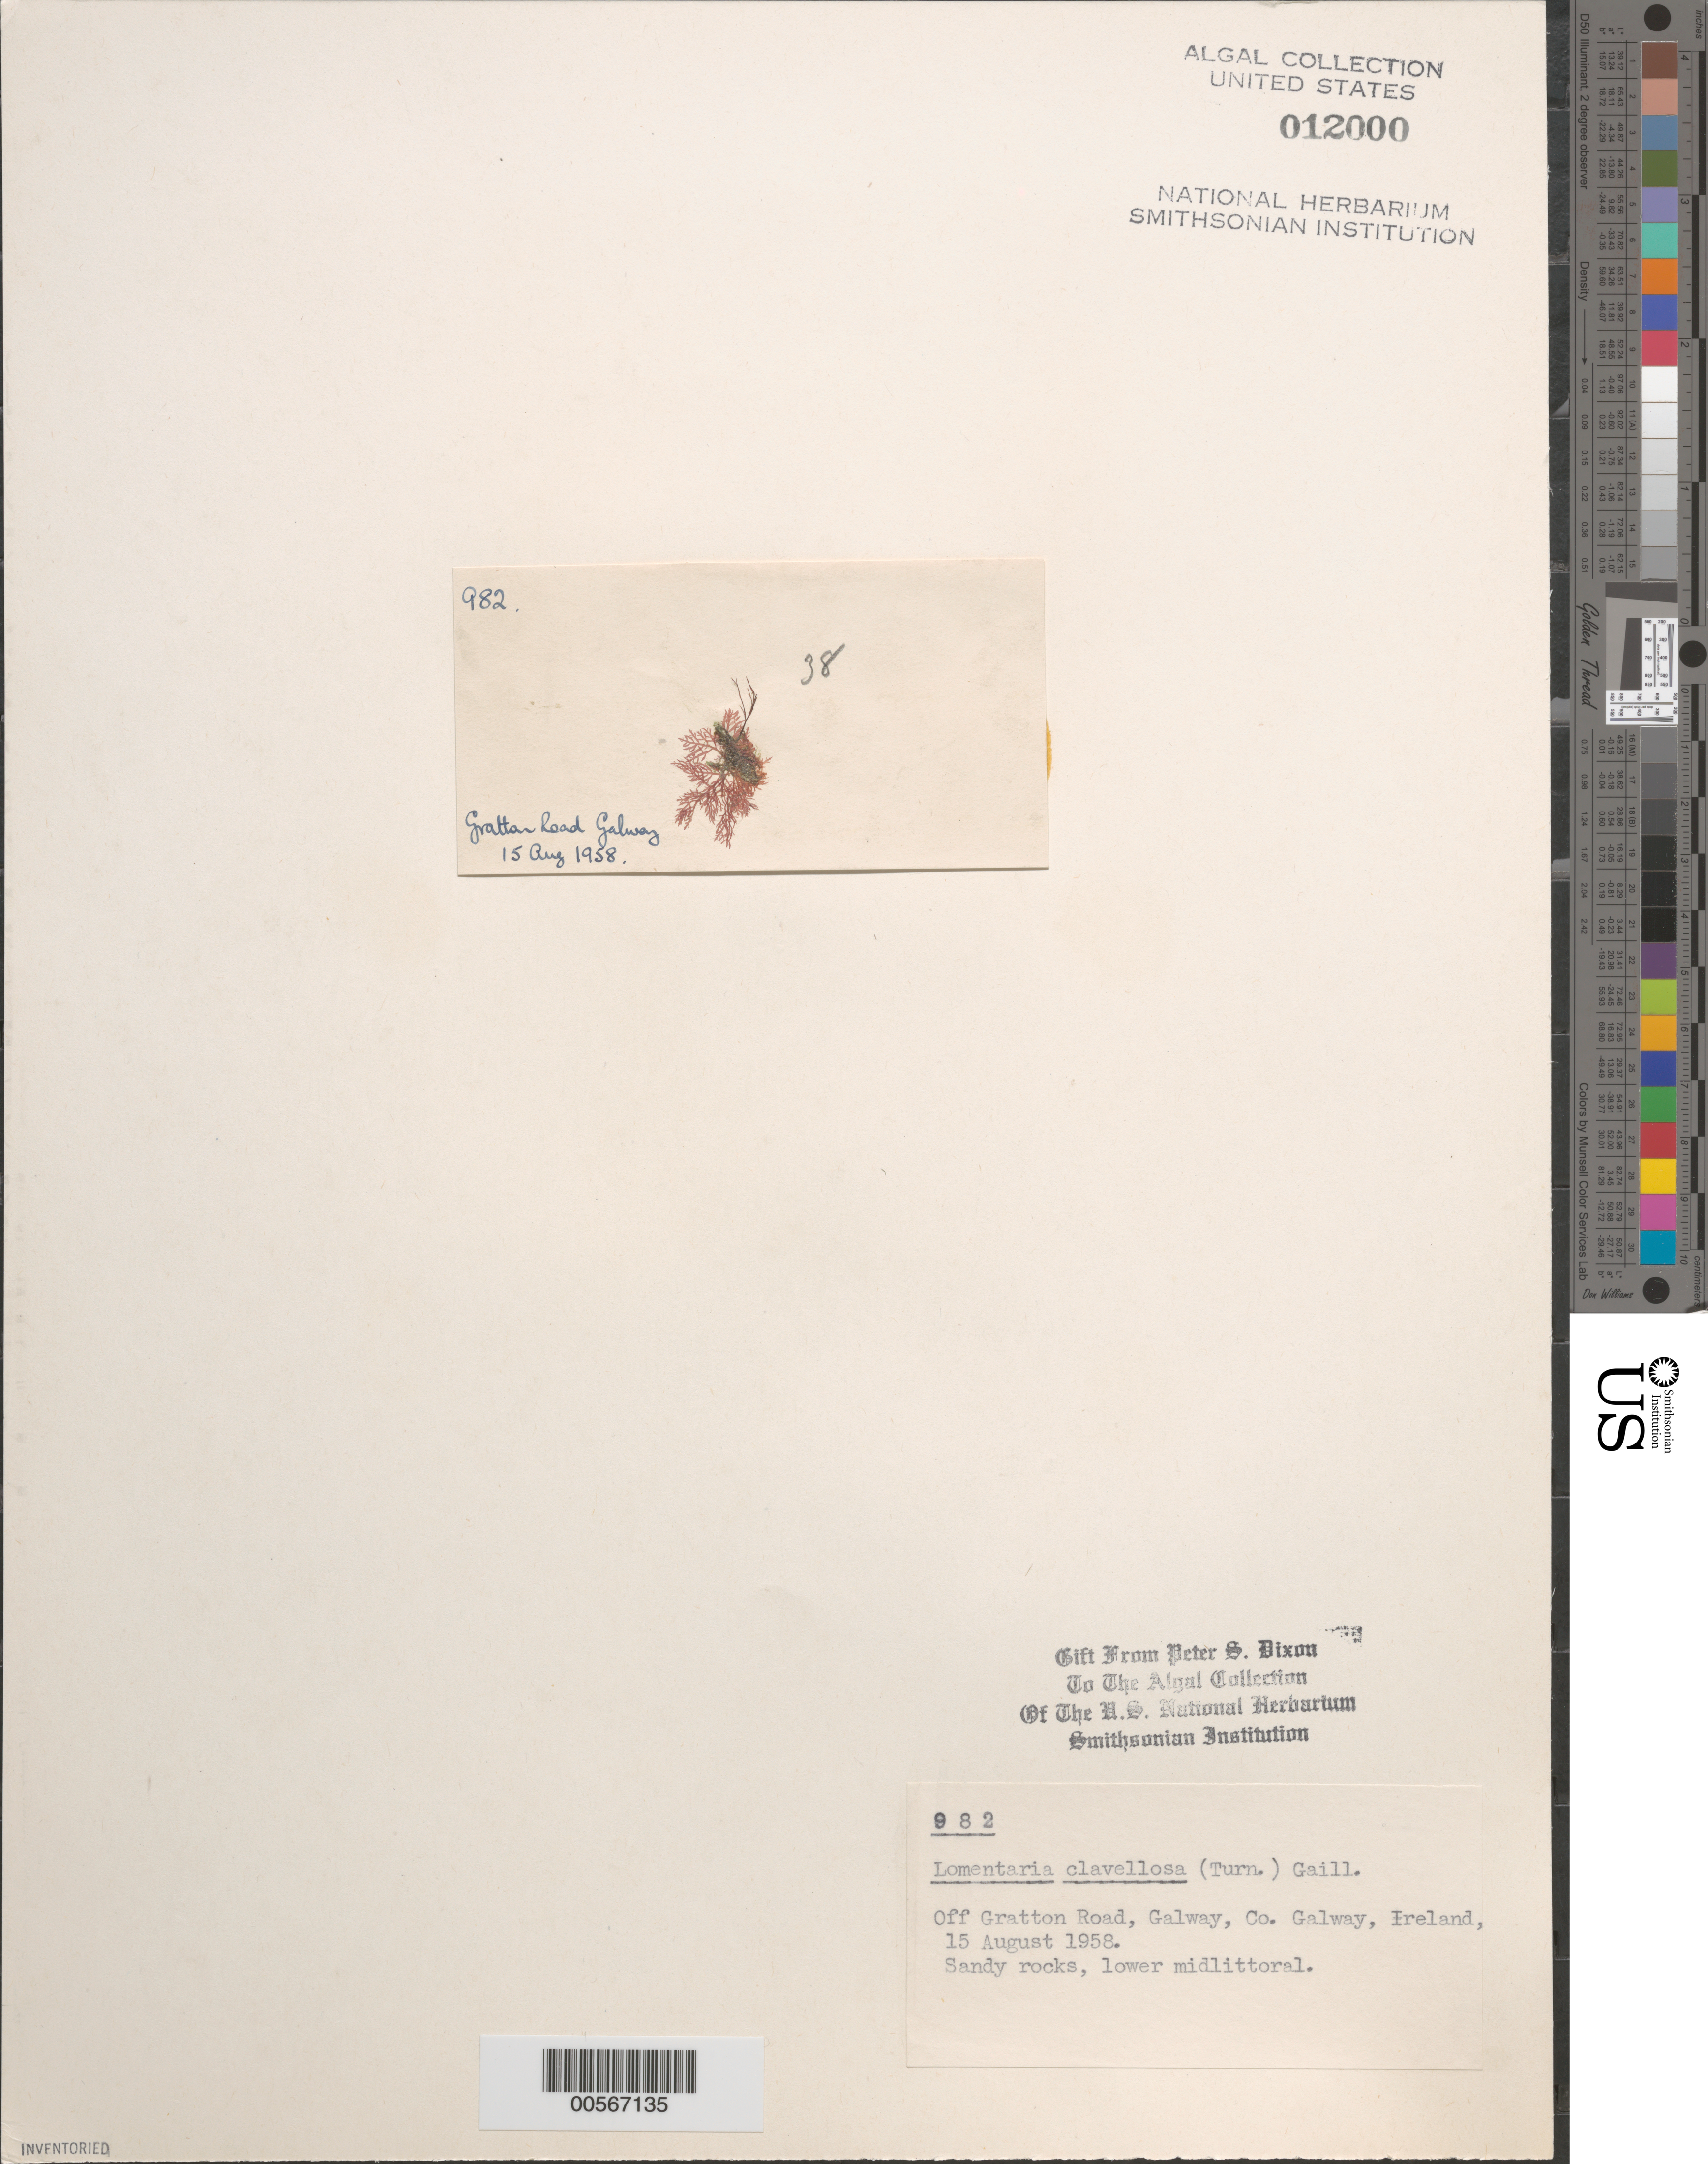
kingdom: Plantae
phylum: Rhodophyta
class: Florideophyceae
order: Rhodymeniales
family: Lomentariaceae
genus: Lomentaria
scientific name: Lomentaria clavellosa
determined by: Dixon, P. S.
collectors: P. S. Dixon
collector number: PSD 982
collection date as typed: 15 Aug 1958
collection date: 1958-08-15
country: Ireland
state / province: Connaught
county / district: Galway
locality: Galway, off Gratton Road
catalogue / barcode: US 12000